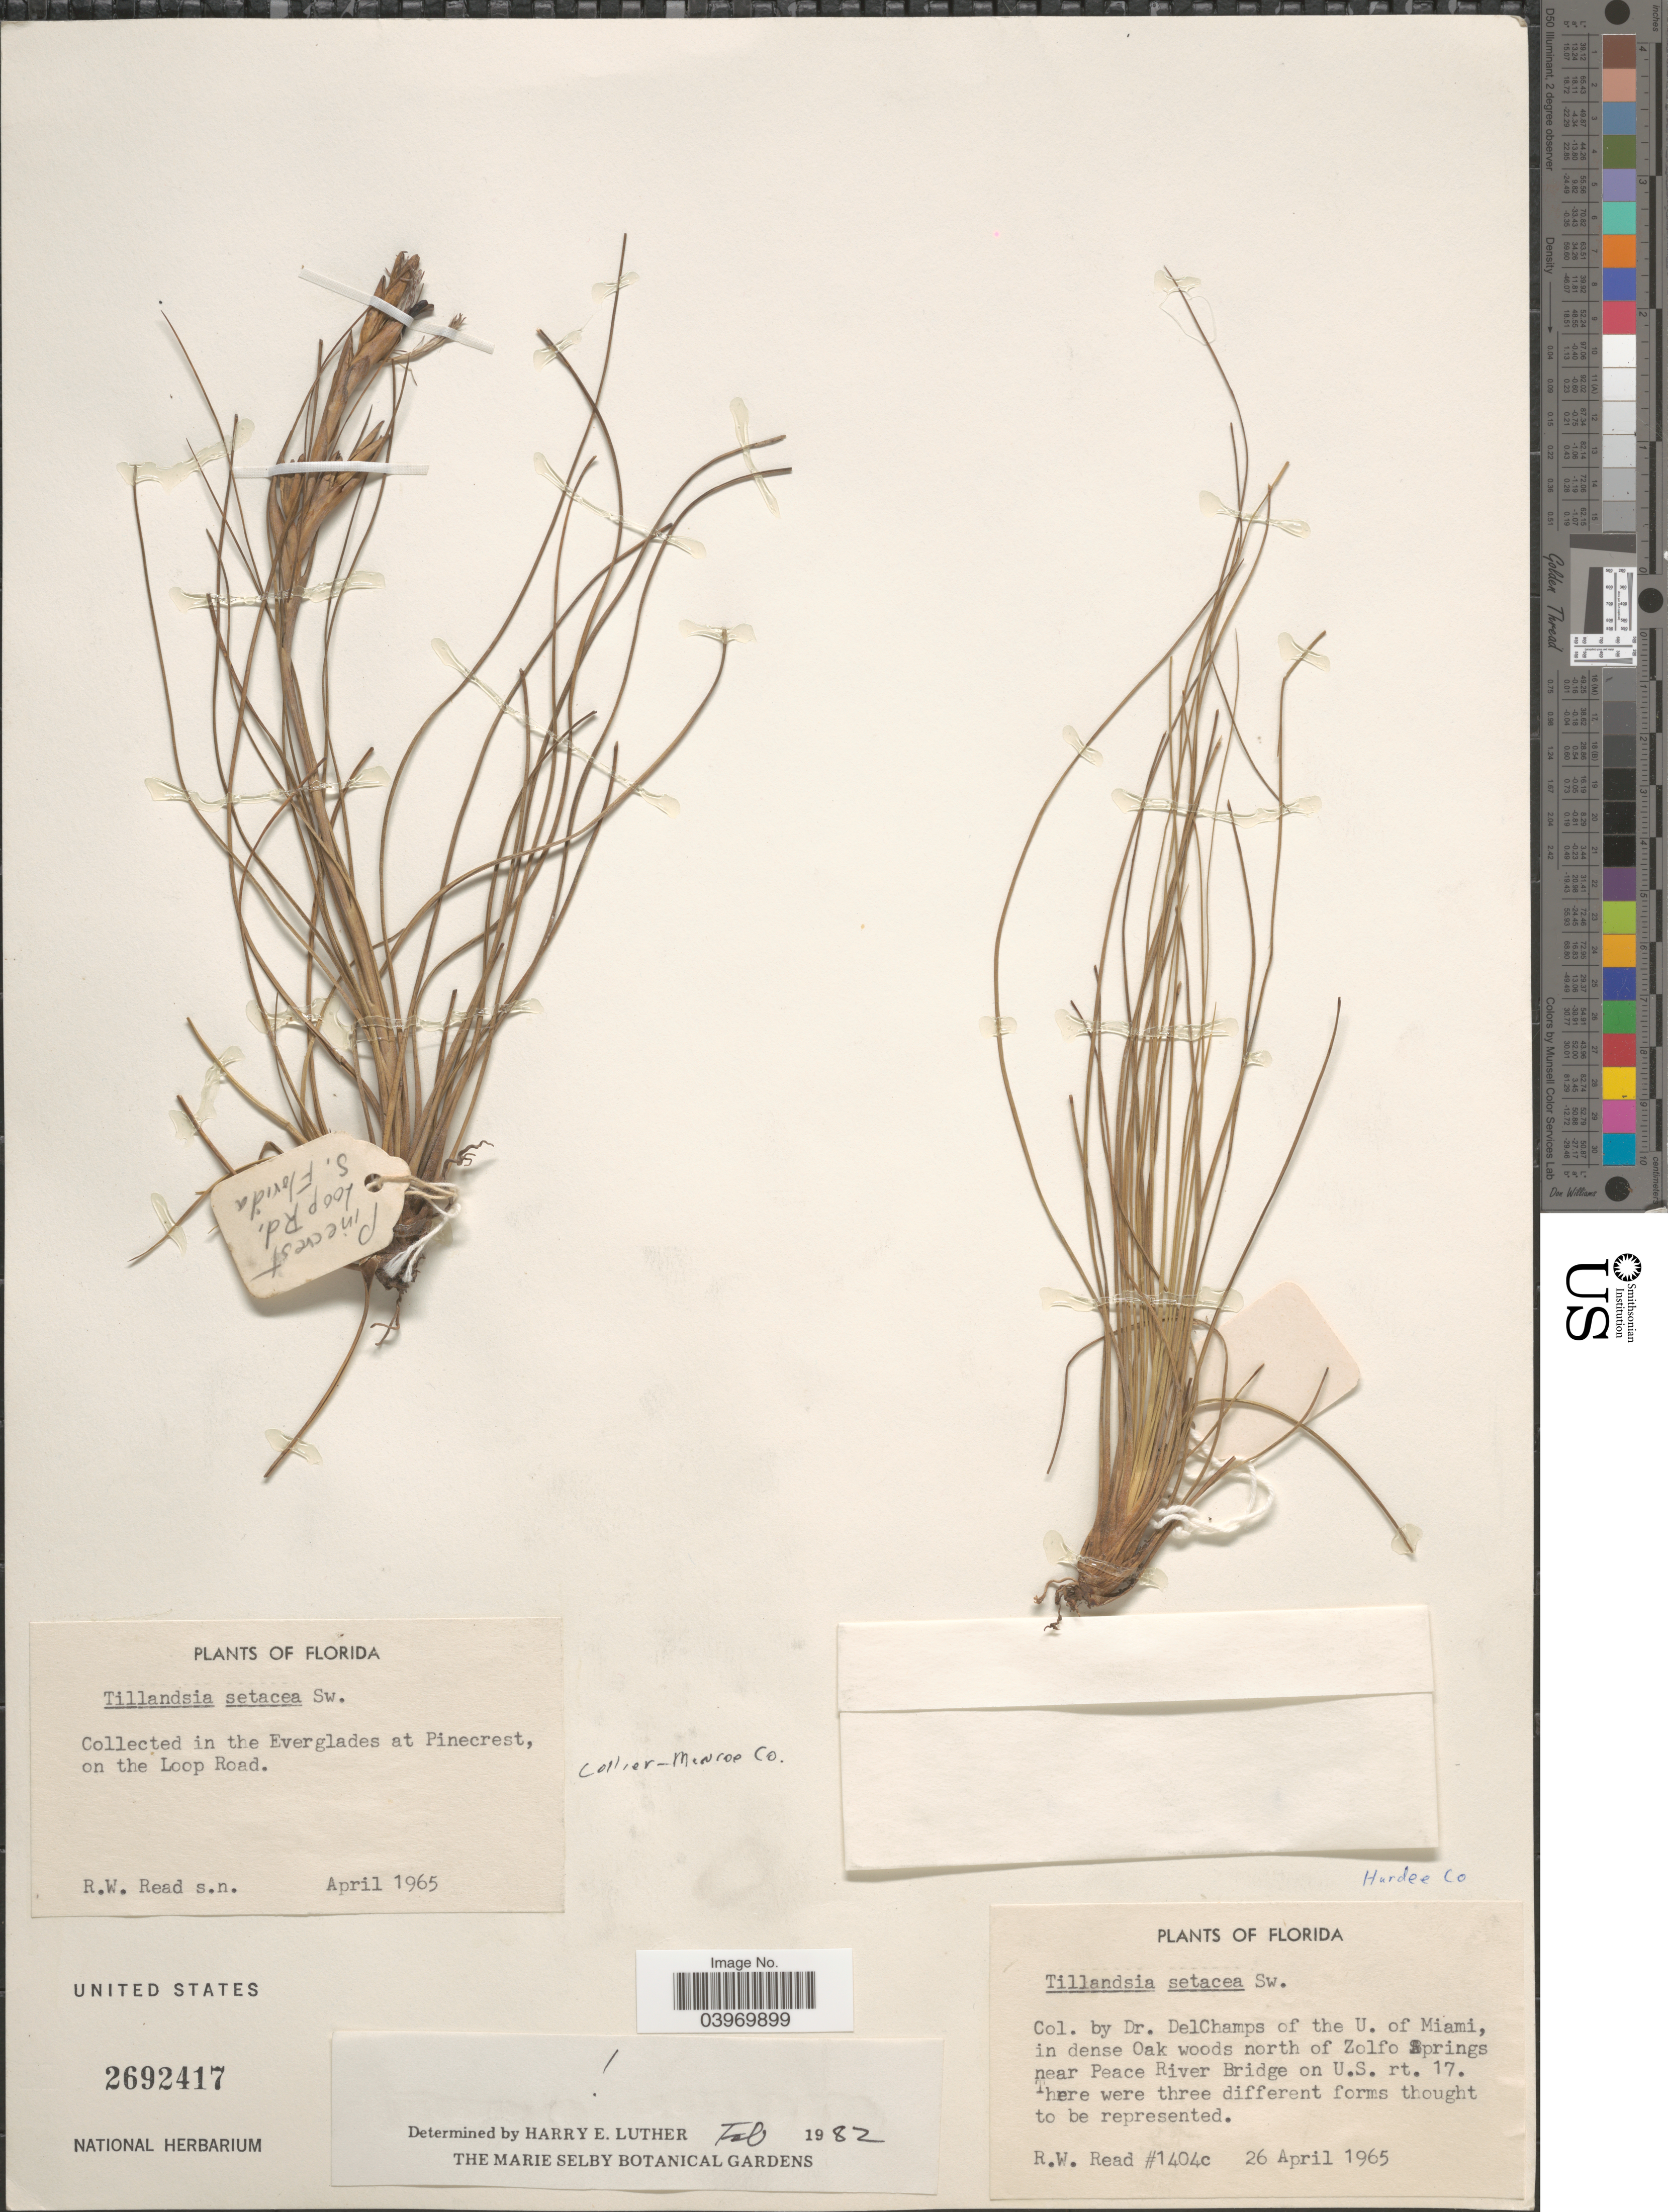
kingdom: Plantae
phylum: Tracheophyta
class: Liliopsida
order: Poales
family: Bromeliaceae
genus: Tillandsia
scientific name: Tillandsia setacea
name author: Sw.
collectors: R. W. Read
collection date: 1965-04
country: United States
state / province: Florida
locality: In the Everglades at Pinecrest, on the Loop Road. Collier-Monroe Co.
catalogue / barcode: US 2692417-2